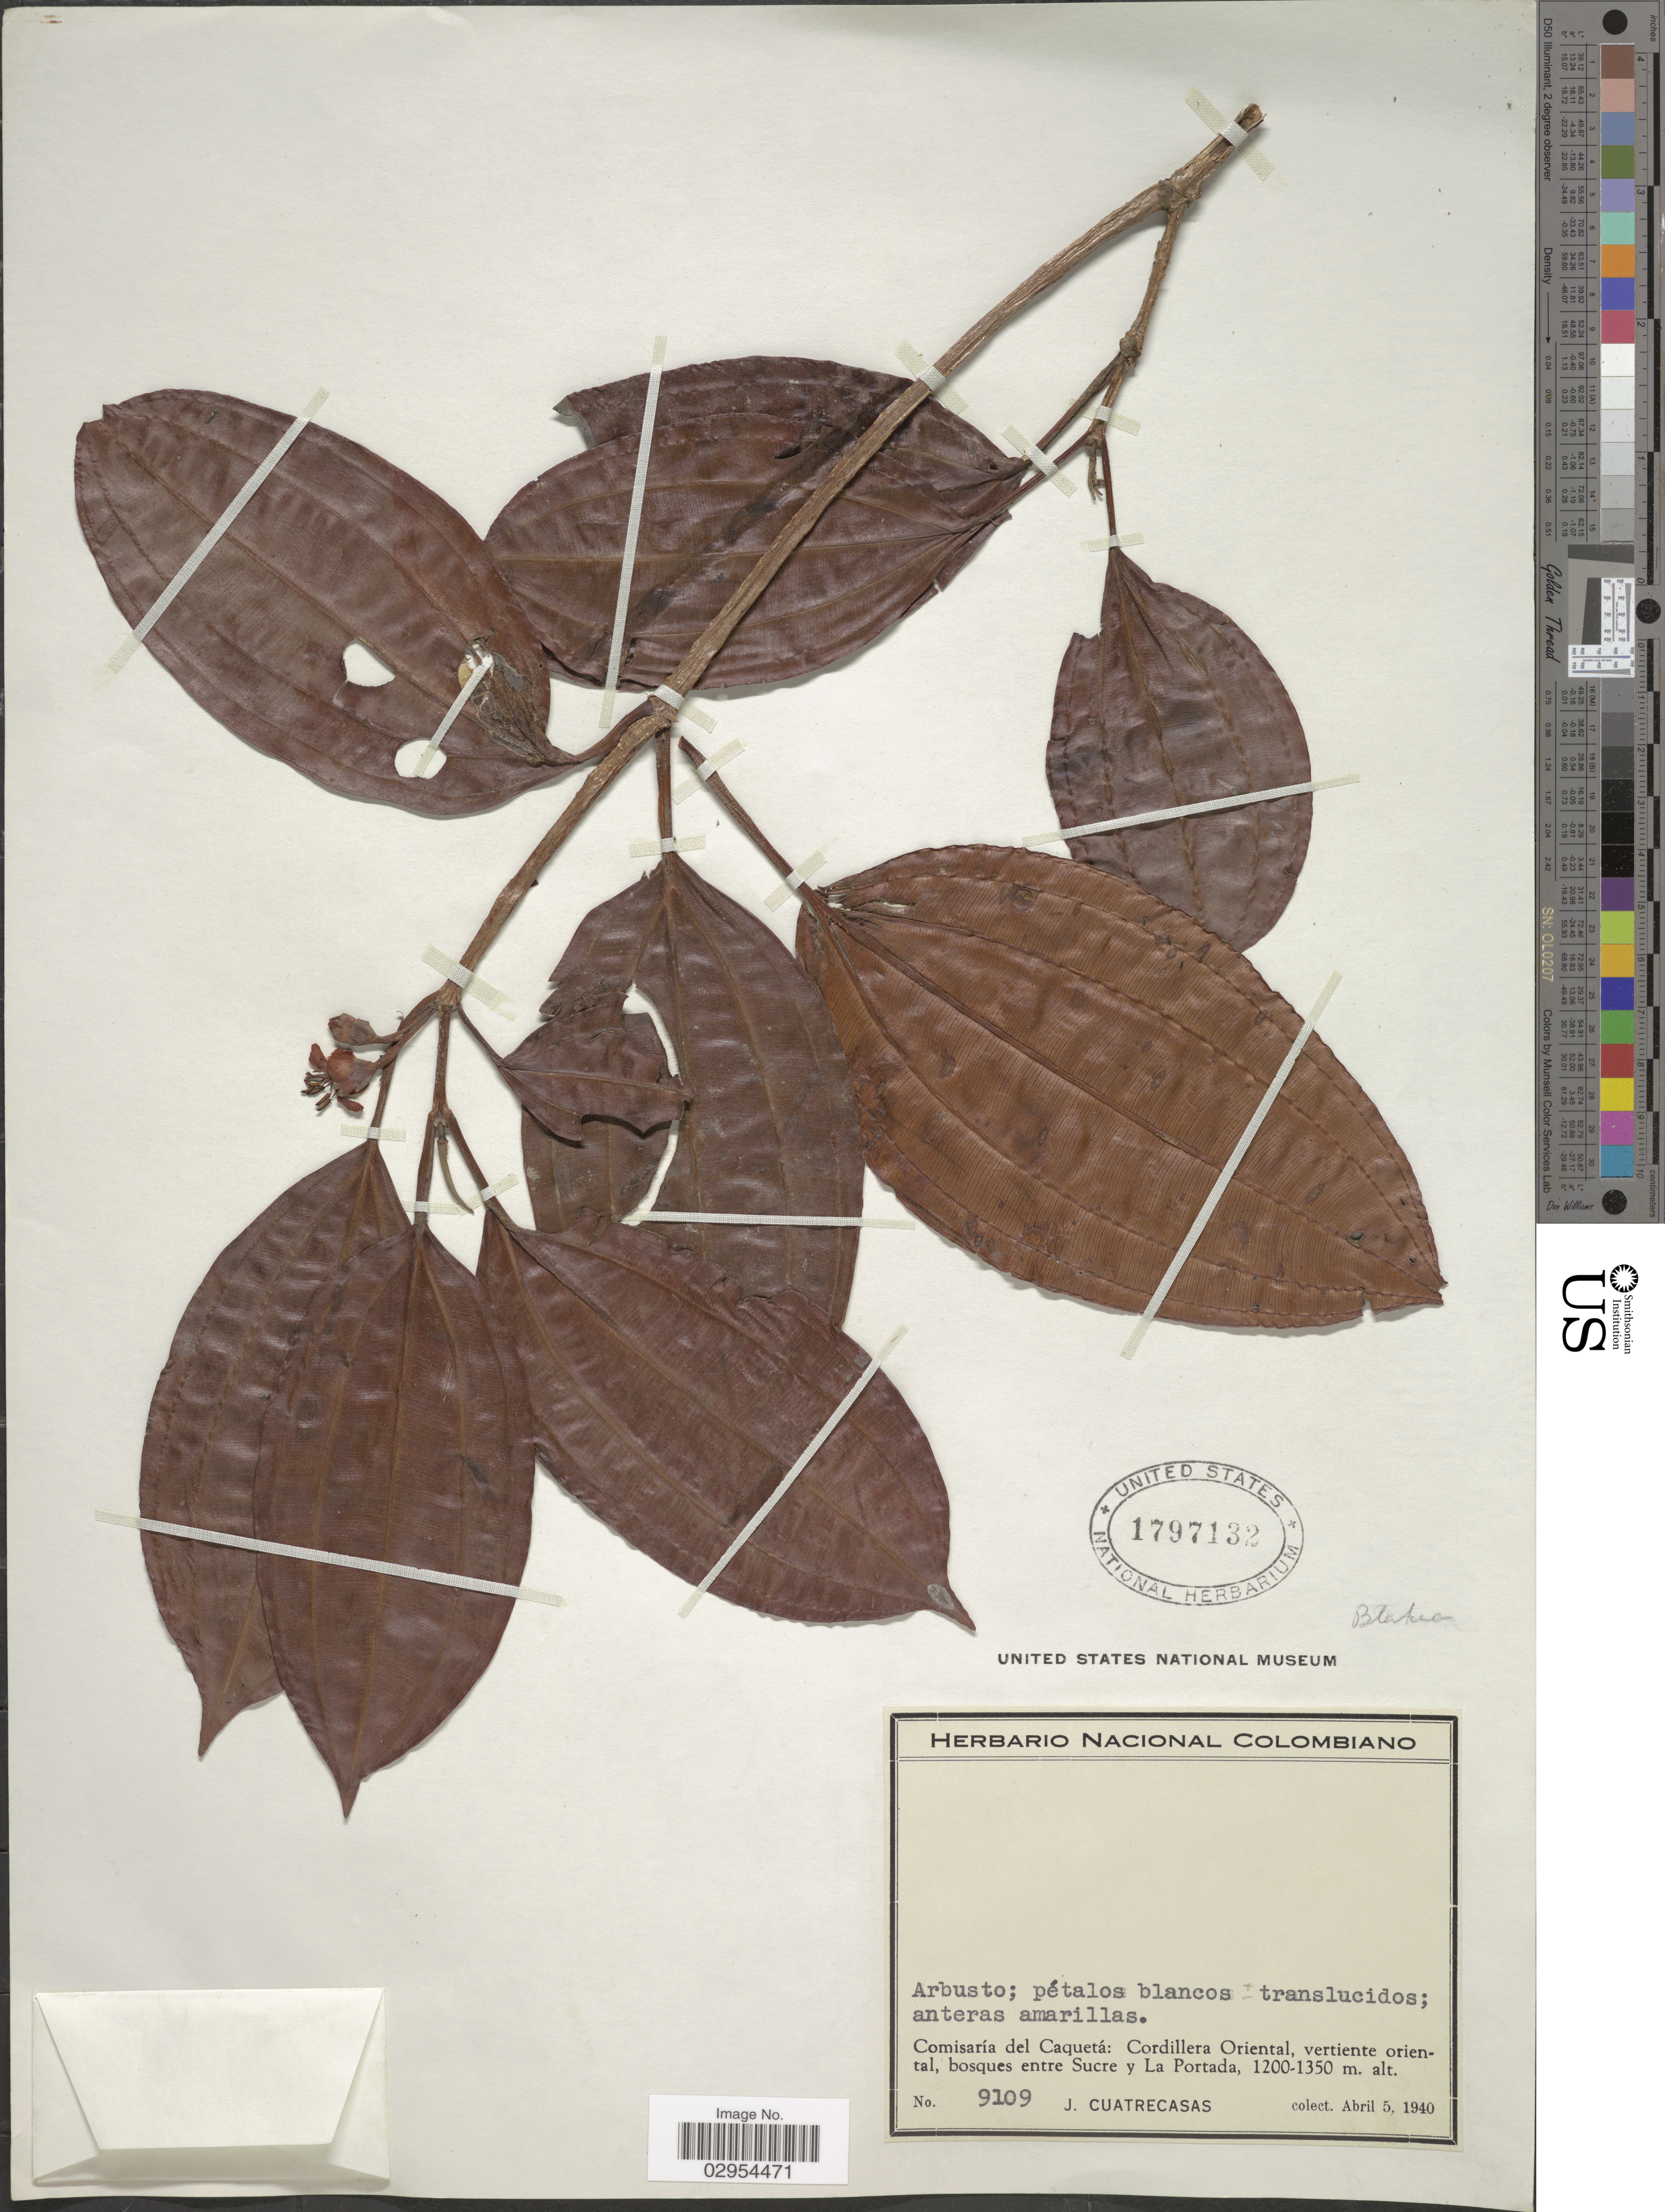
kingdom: Plantae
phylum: Tracheophyta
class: Magnoliopsida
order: Myrtales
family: Melastomataceae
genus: Topobea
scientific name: Topobea sp.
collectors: J. Cuatrecasas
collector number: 9109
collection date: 1940-04-05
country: Colombia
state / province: Caquetá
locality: Comisaría del Caquetá: Cordillera Oriental, vertiente oriental, bosques entre Sucre y La Portada.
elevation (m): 1200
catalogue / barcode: US 1797132